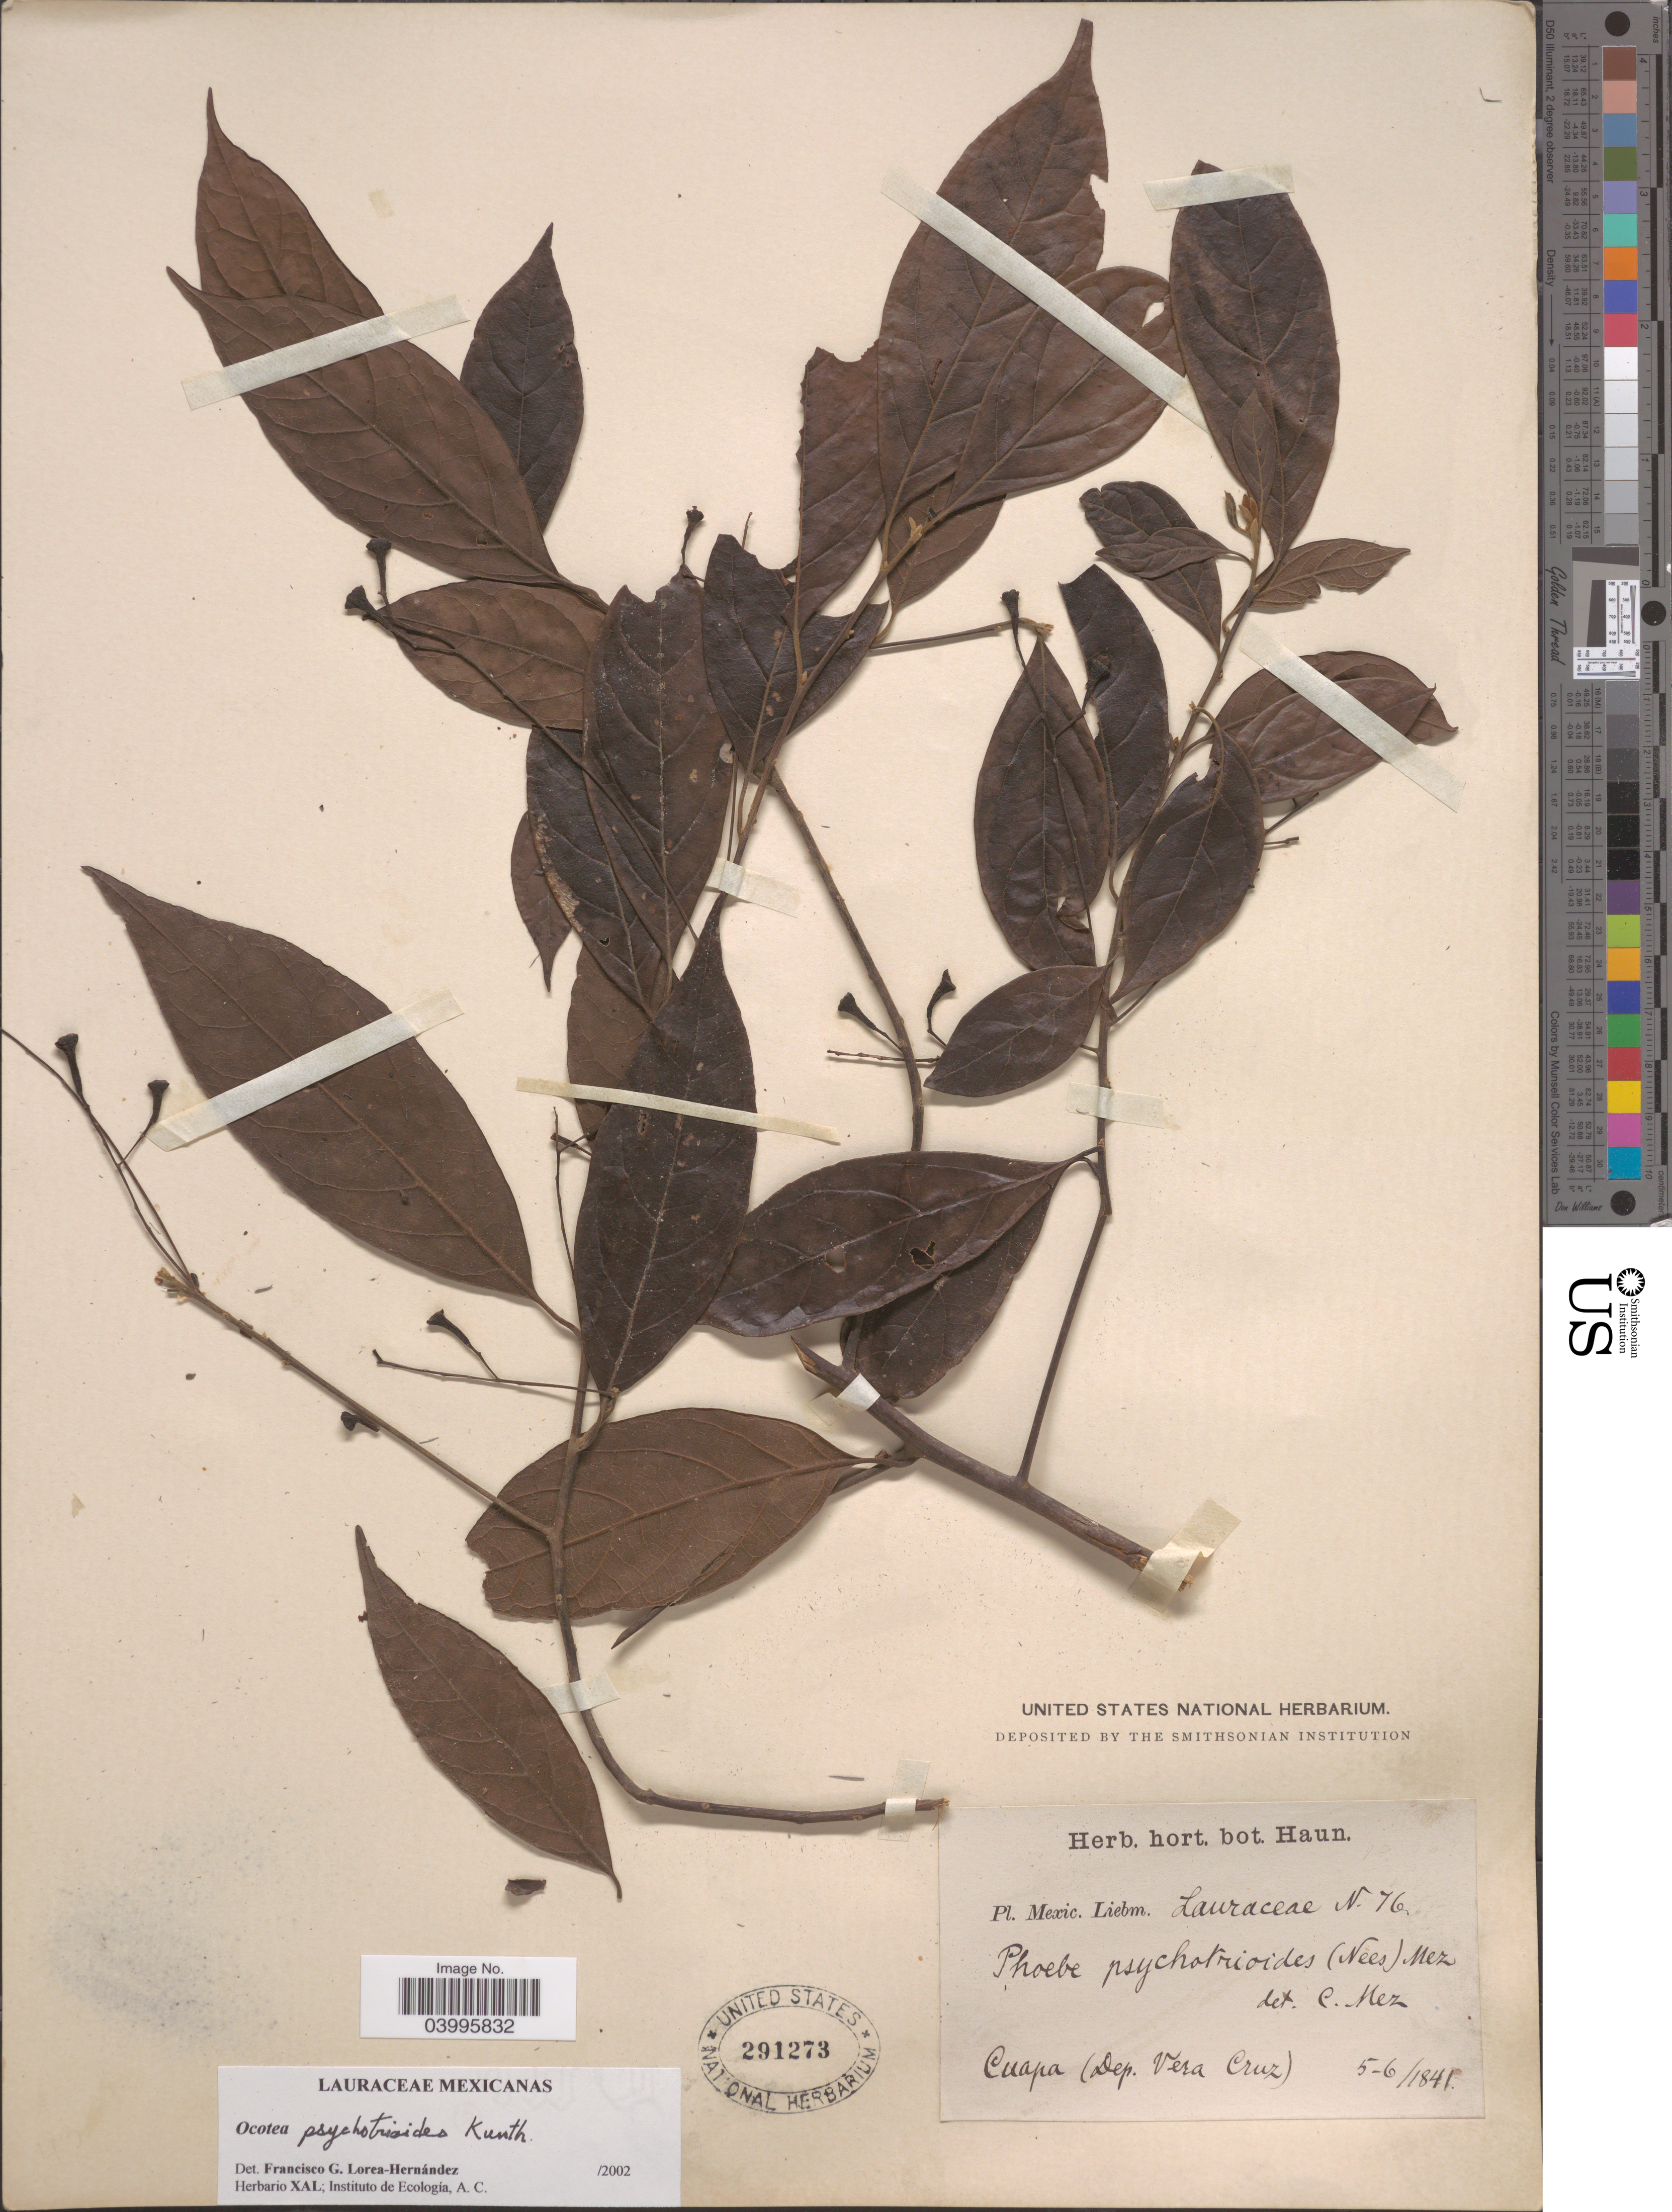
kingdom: Plantae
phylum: Tracheophyta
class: Magnoliopsida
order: Laurales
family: Lauraceae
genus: Ocotea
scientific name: Ocotea psychotrioides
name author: Kunth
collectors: Liebmann, --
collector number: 76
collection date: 1841-05/1841-06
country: Mexico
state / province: Veracruz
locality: Cuapa (Dep. Vera Cruz).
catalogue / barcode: US 291273